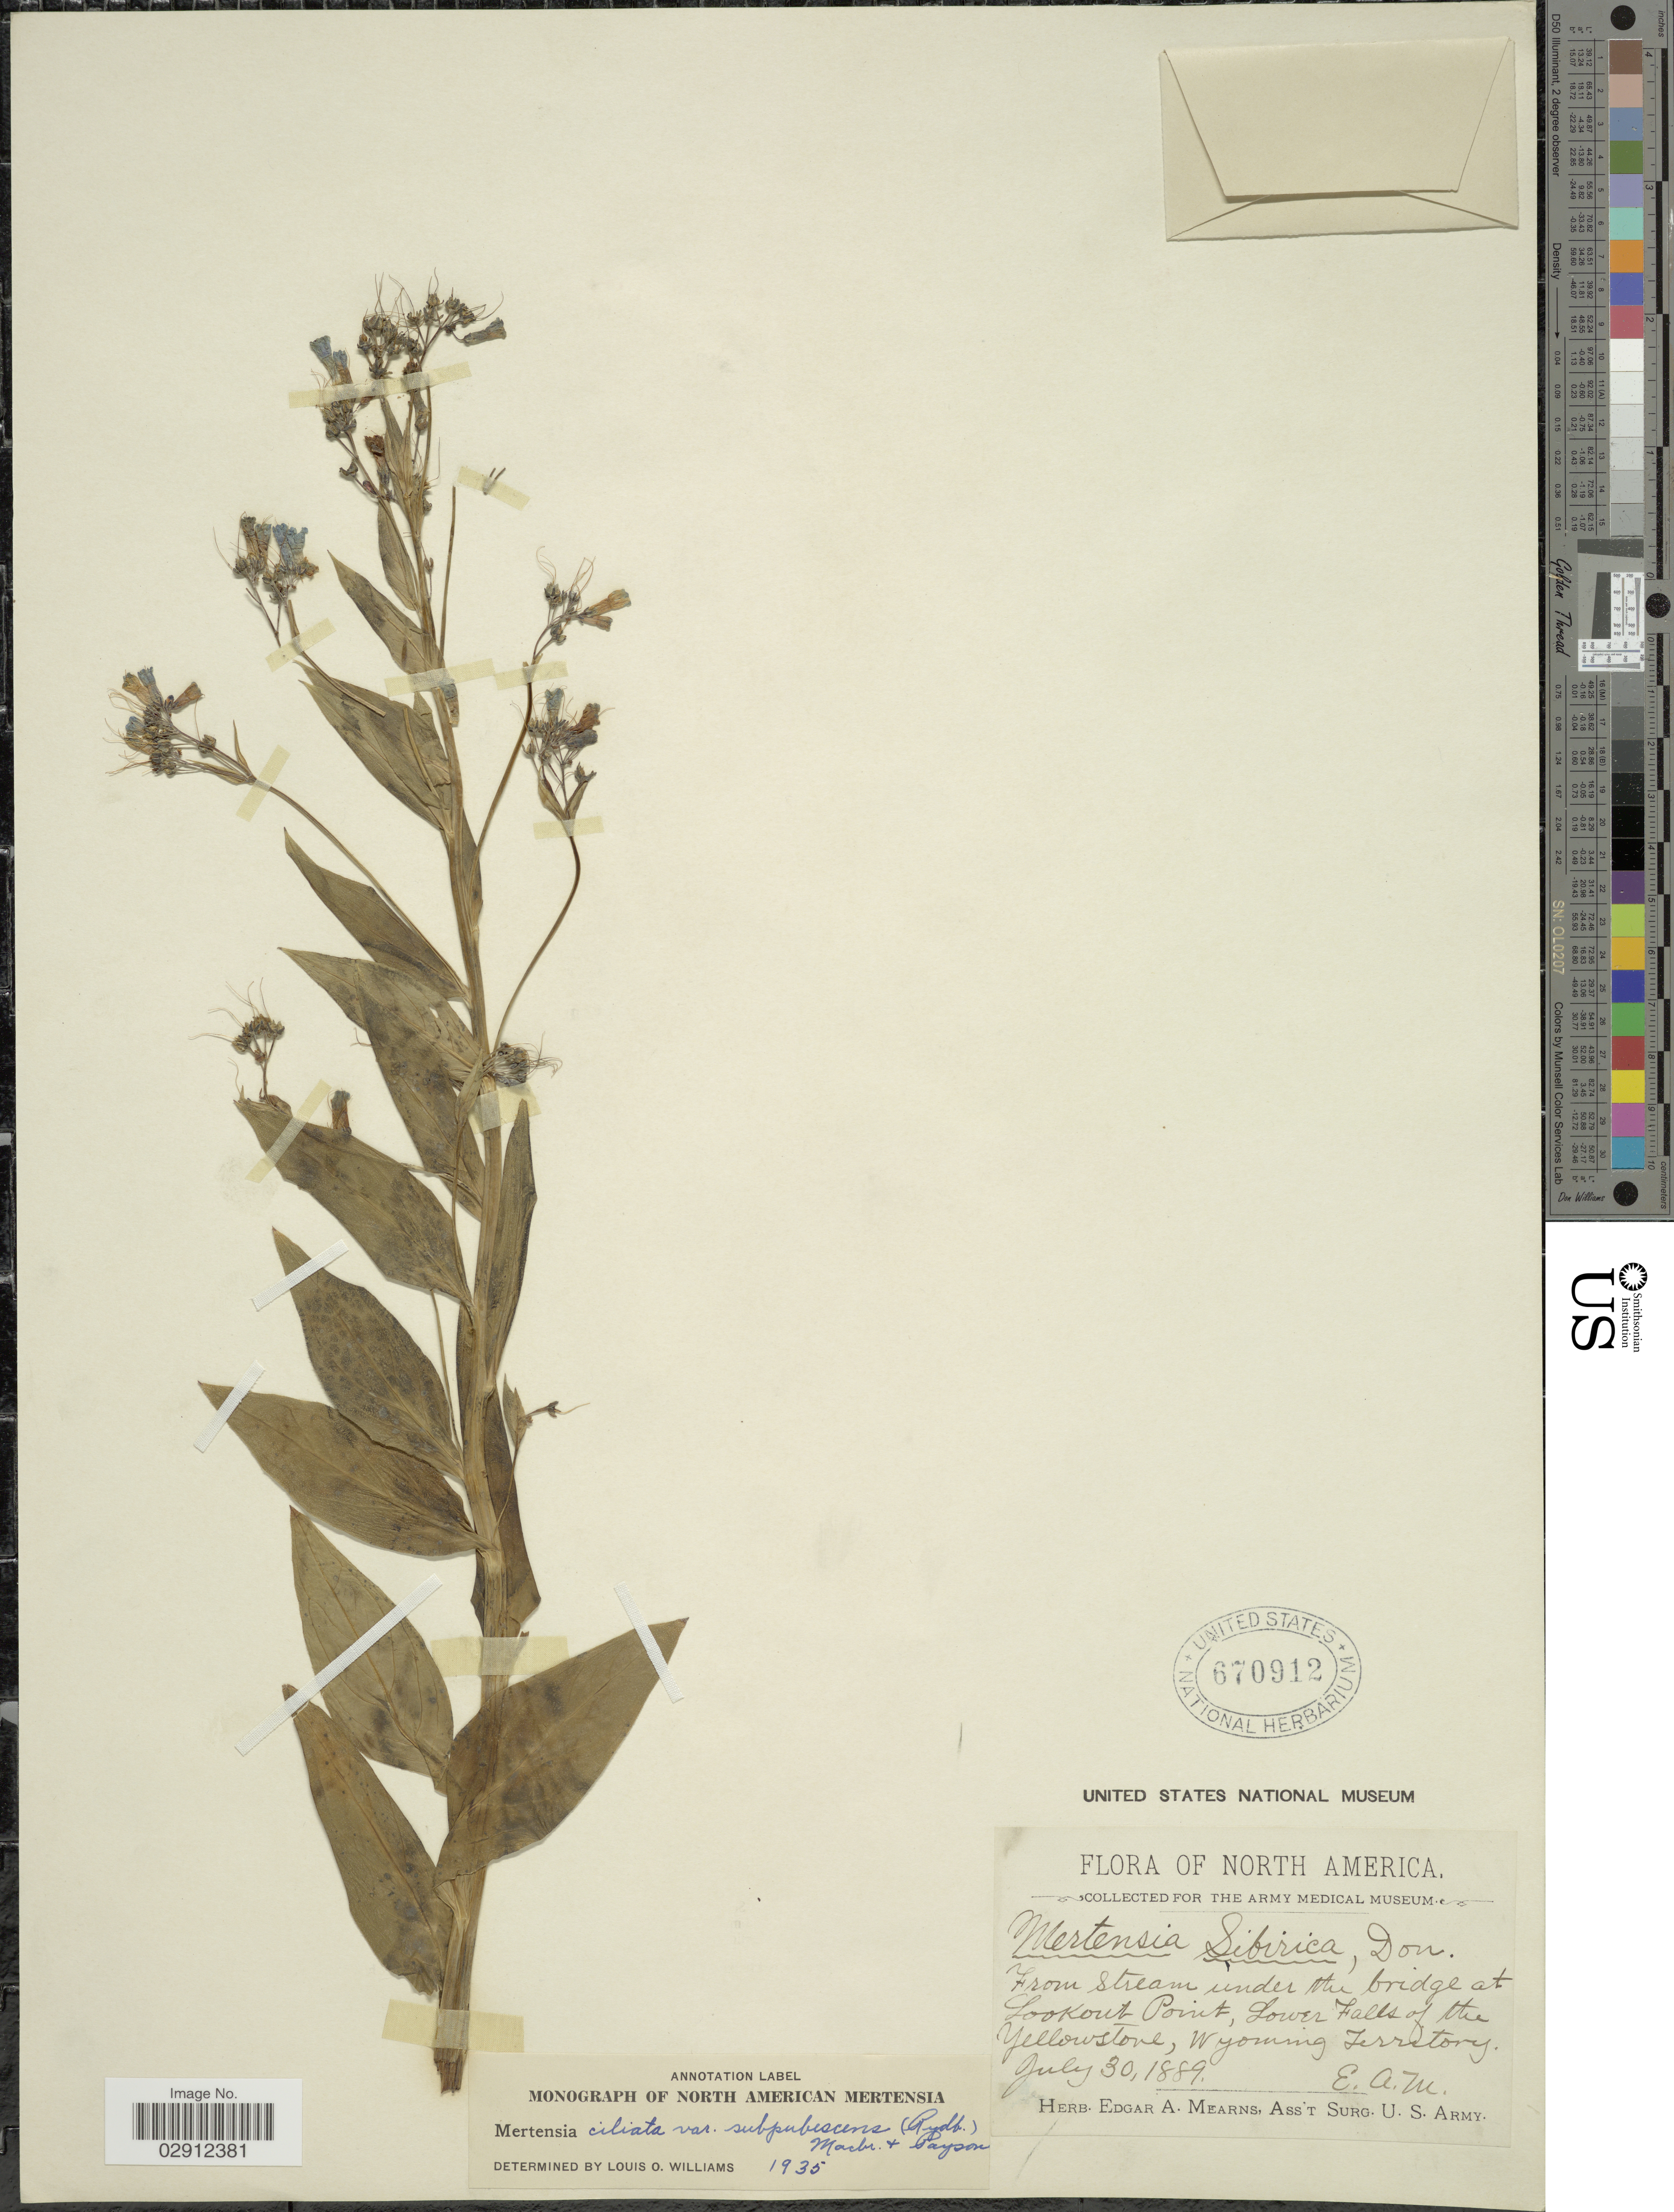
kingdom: Plantae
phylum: Tracheophyta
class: Magnoliopsida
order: Boraginales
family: Boraginaceae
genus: Mertensia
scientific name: Mertensia ciliata var. subpubescens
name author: (Rydb.) J.F. Macbr. & Payson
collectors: E. A. Mearns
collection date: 1889-07-30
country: United States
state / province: Wyoming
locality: From stream under the bridge at Lookout Point, Lower Falls of the Yellowstone, Wyoming Territory.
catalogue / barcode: US 670912